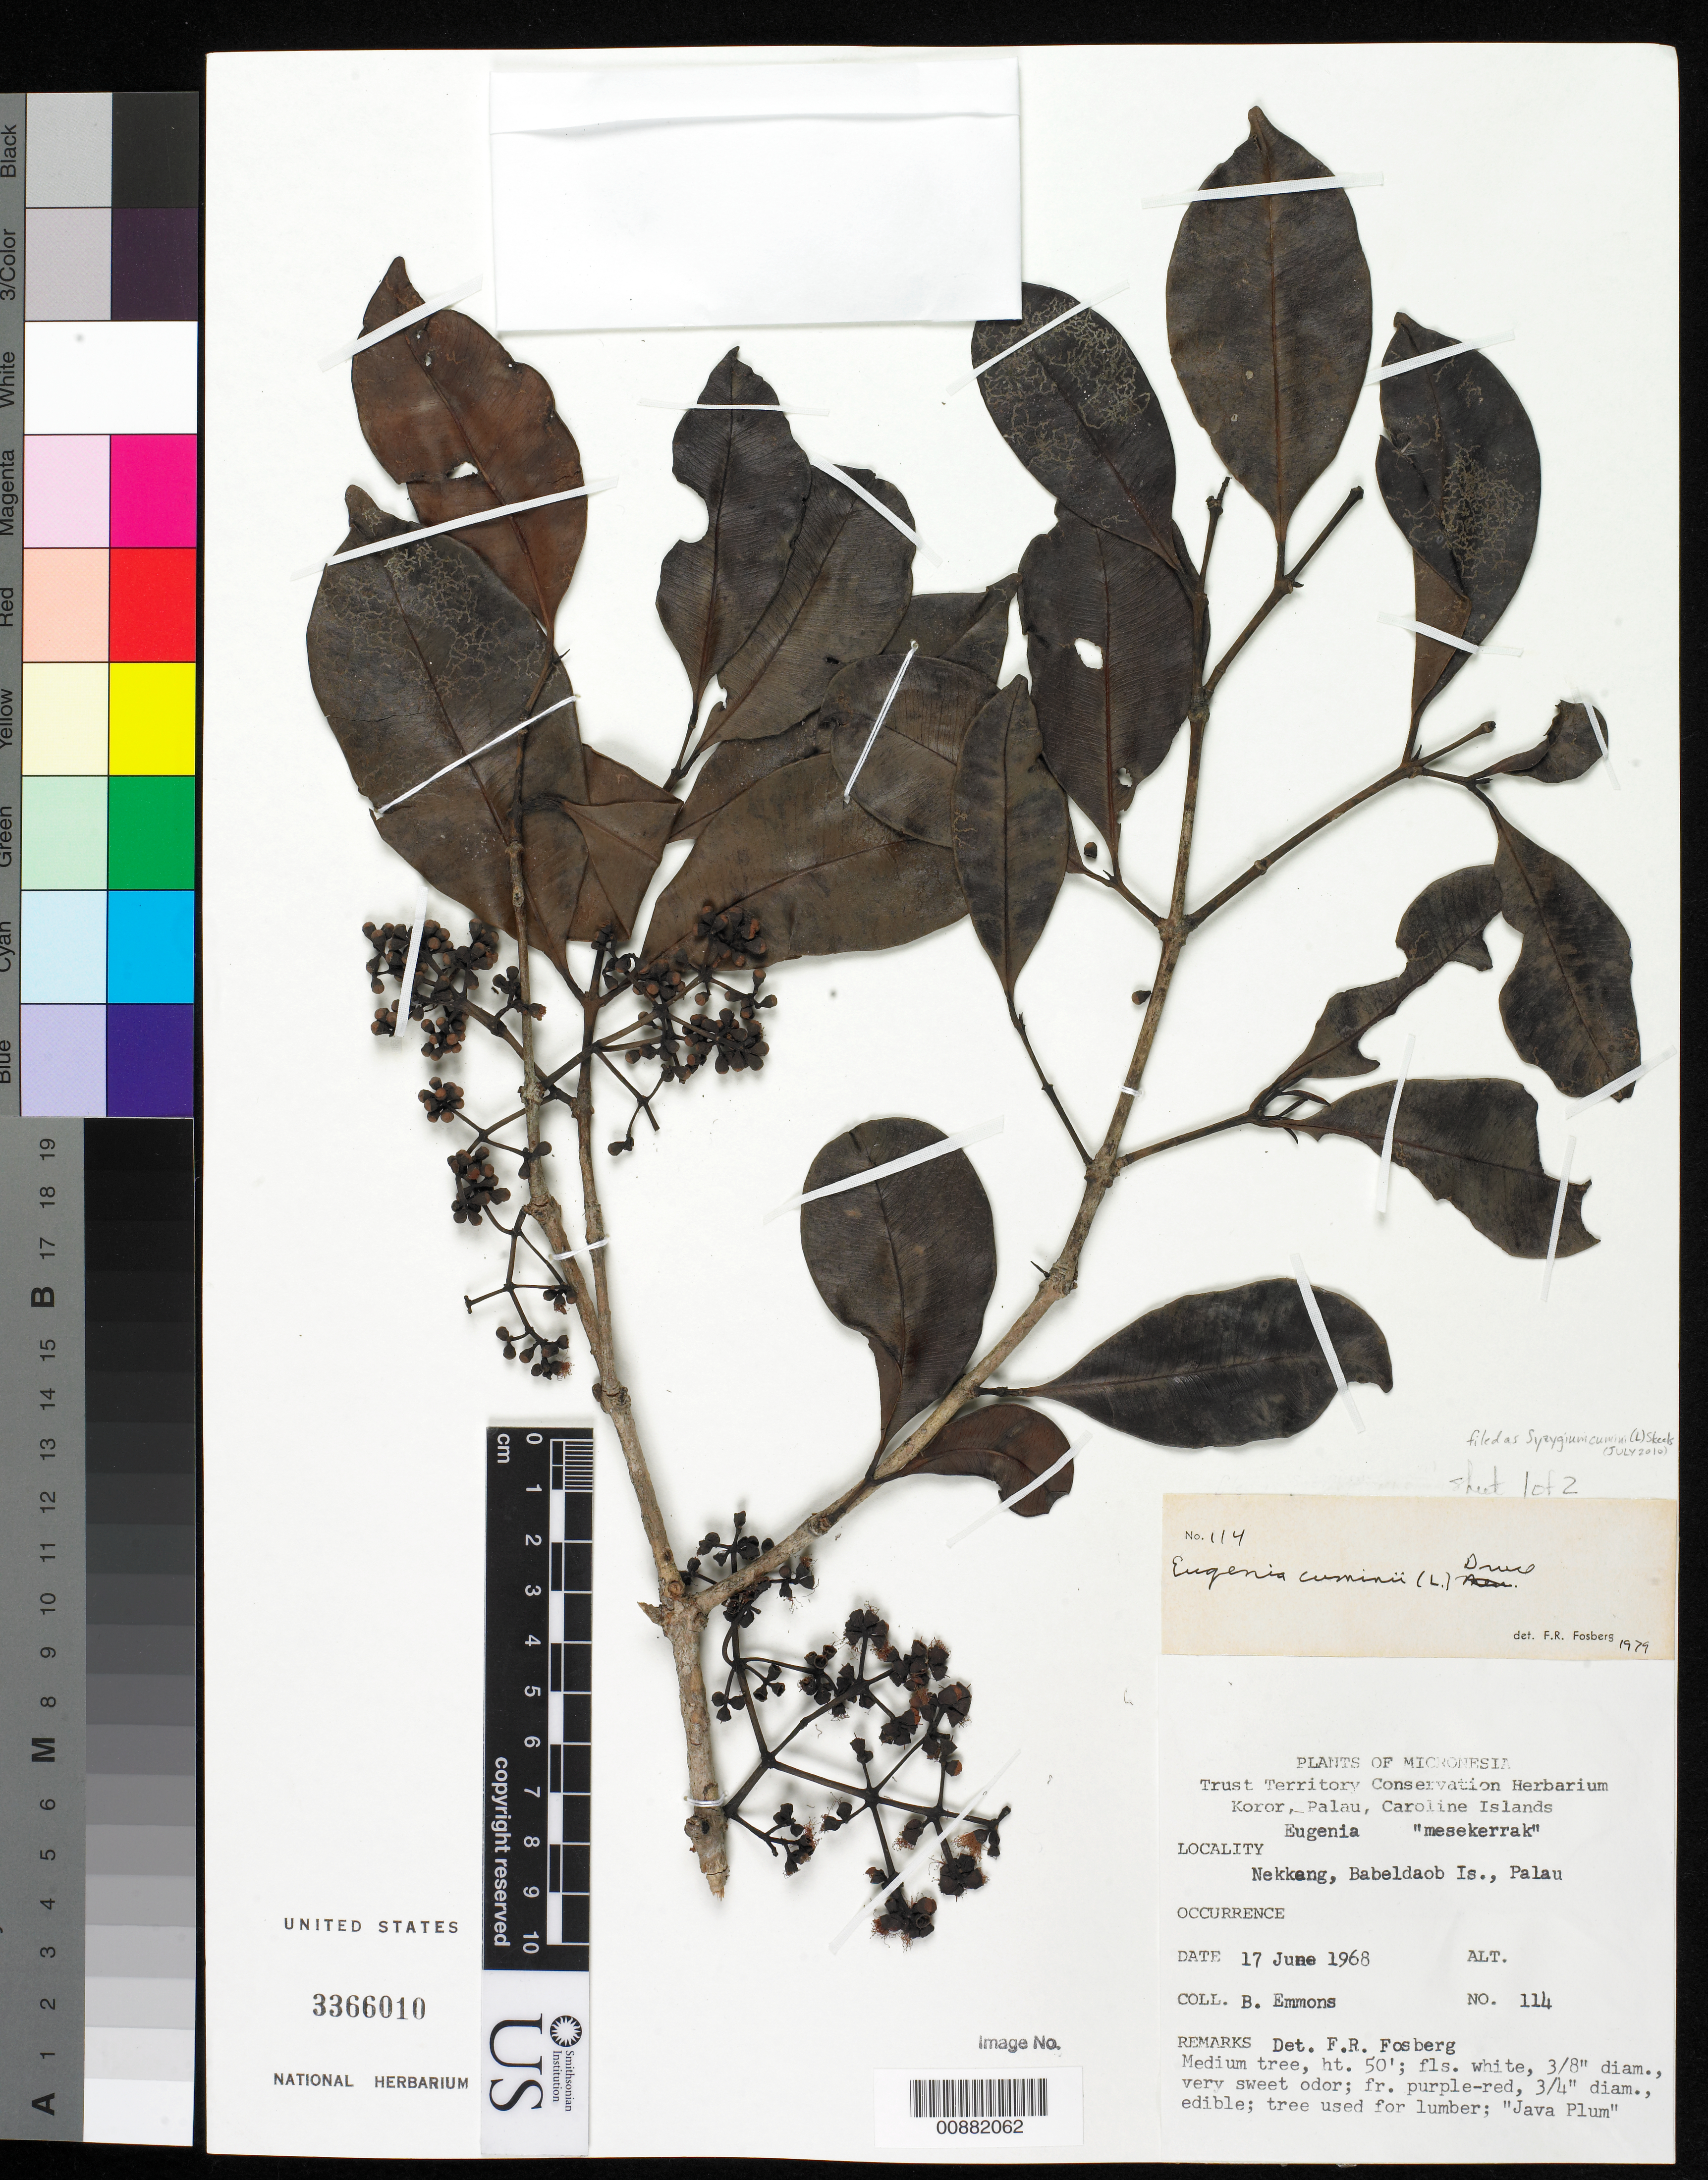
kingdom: Plantae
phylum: Tracheophyta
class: Magnoliopsida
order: Myrtales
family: Myrtaceae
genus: Eugenia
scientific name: Eugenia cumini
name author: (L.) Druce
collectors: F. R. Fosberg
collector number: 114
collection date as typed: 17 Jun 1968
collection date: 1968-06-17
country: Palau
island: Babeldaob [Babelthuap]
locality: Koro, Palau, Nekkeng, Babeldaob Is.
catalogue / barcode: US 3366010